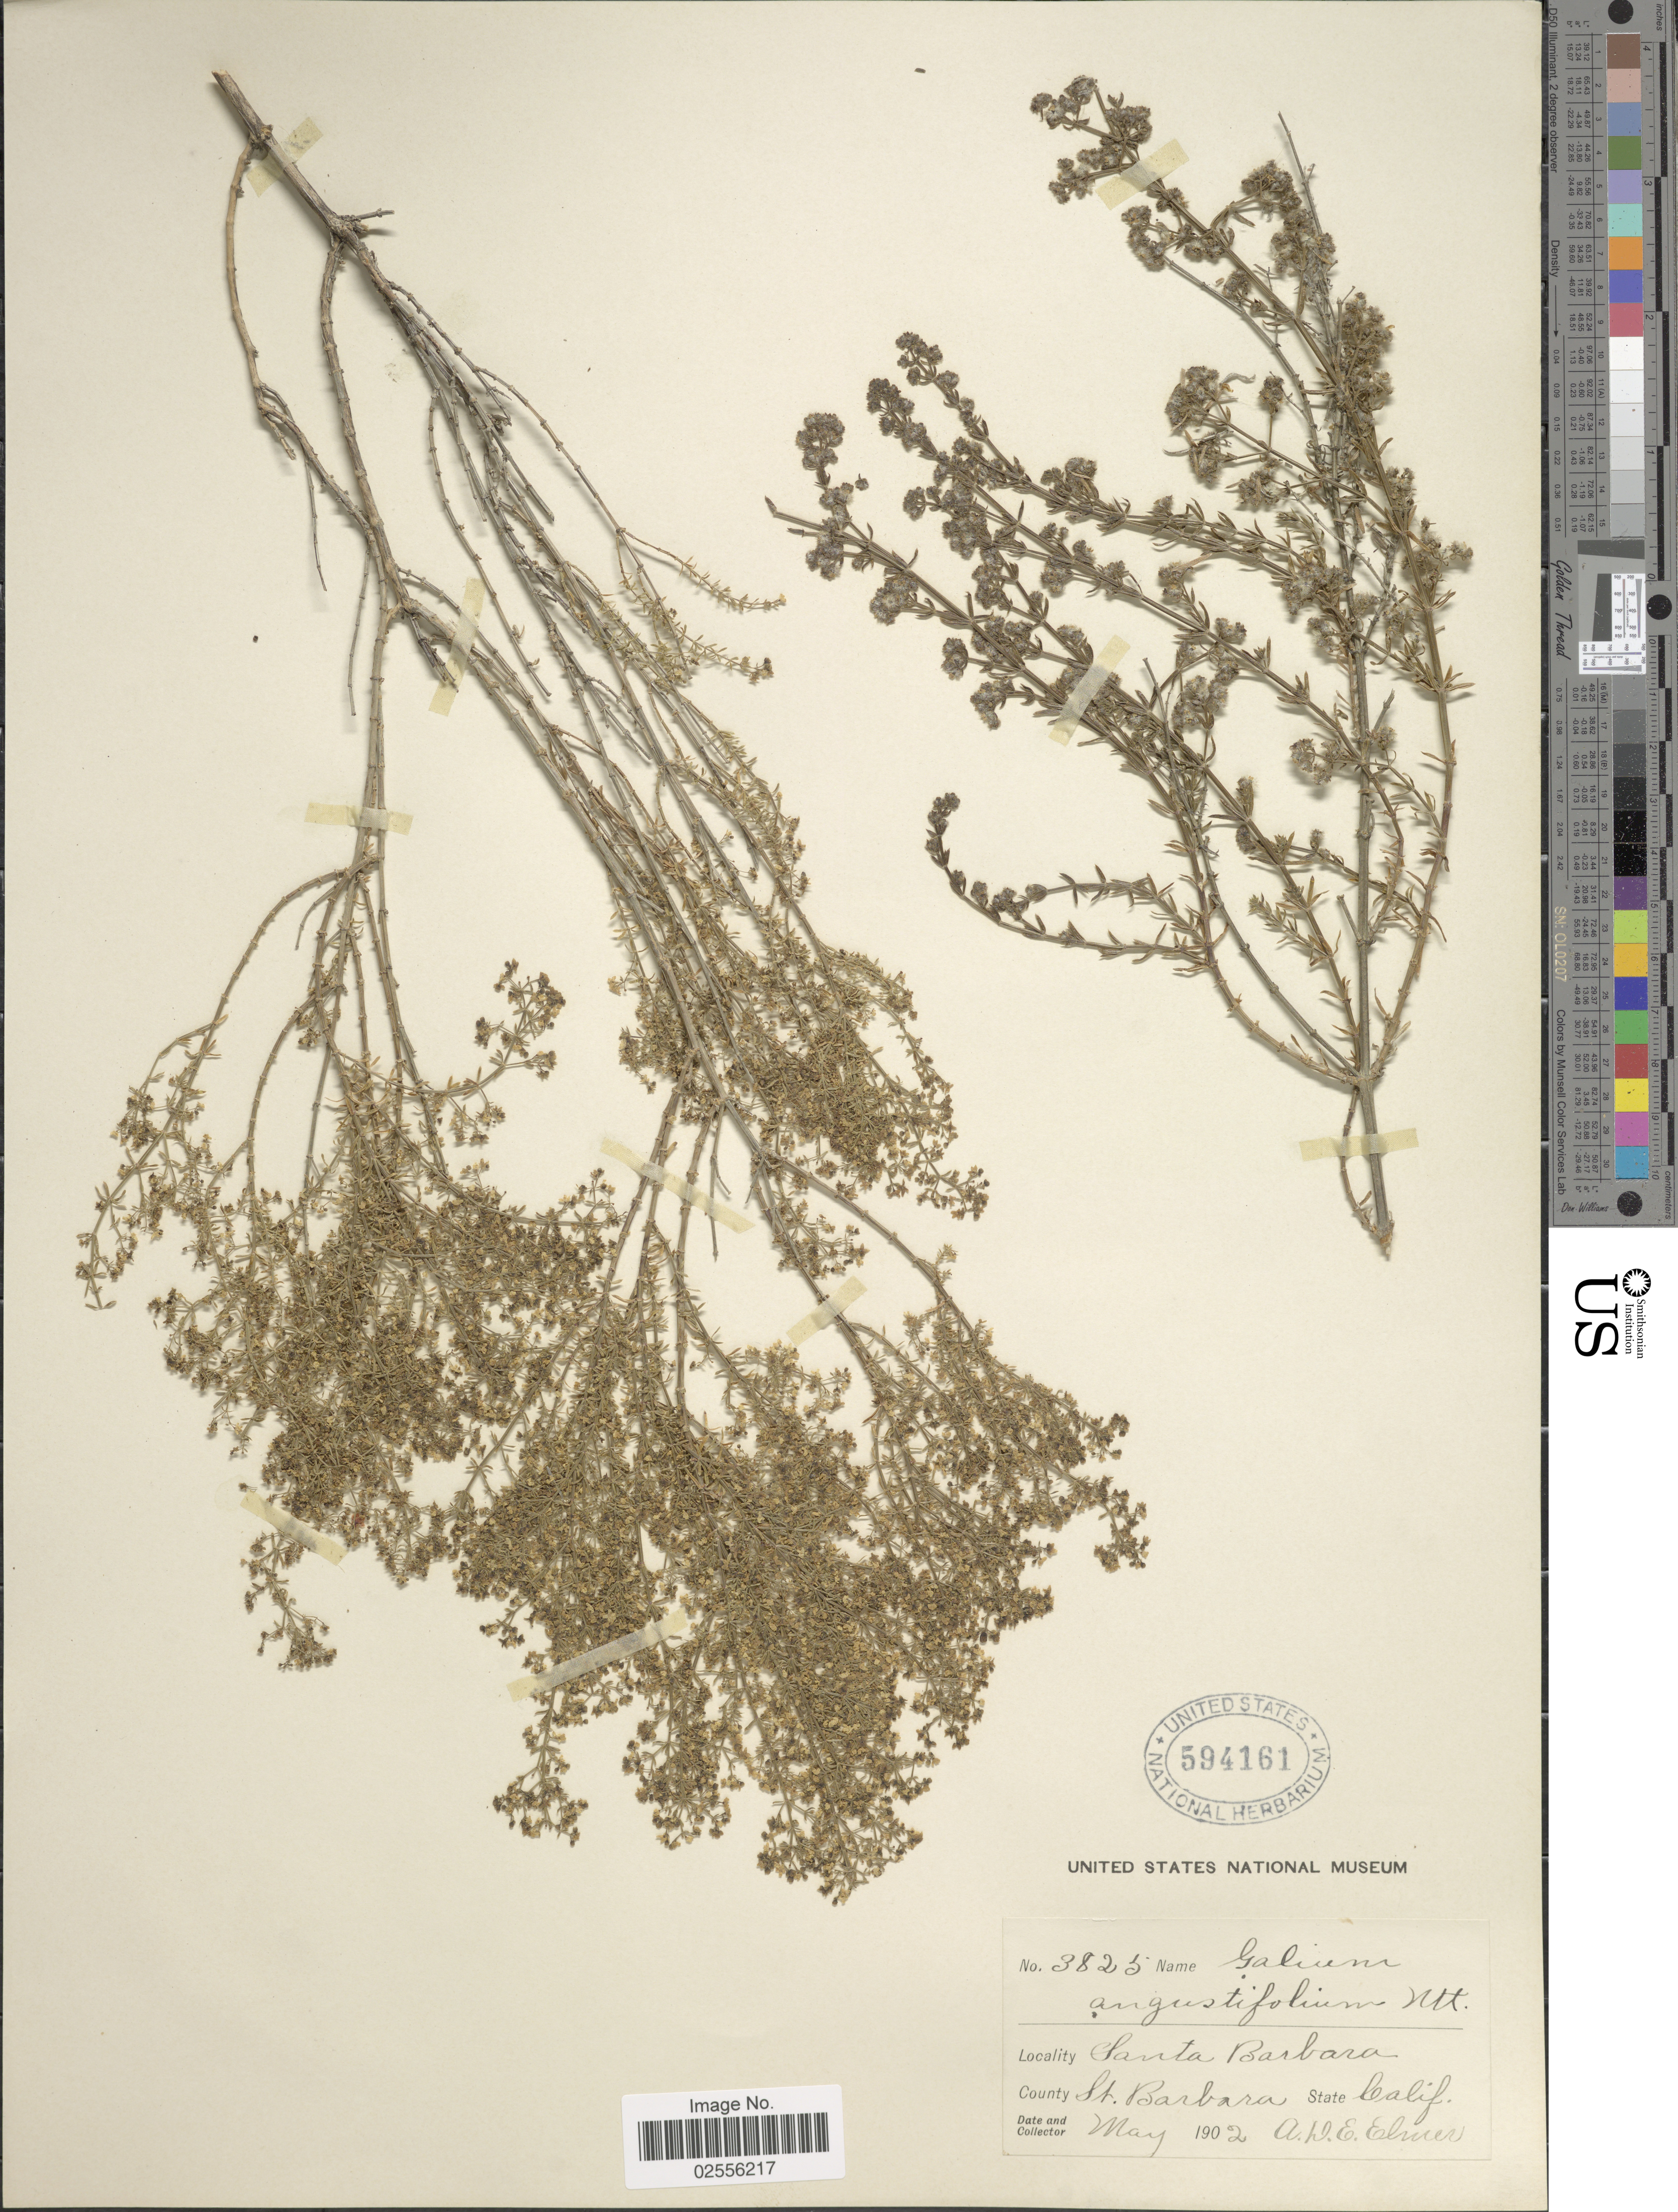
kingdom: Plantae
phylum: Tracheophyta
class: Magnoliopsida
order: Gentianales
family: Rubiaceae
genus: Galium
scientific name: Galium angustifolium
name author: Nutt.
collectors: A. D. E. Elmer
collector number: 3825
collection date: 1902-05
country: United States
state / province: California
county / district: Santa Barbara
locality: Santa Barbara, County St. Barbara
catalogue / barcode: US 594161